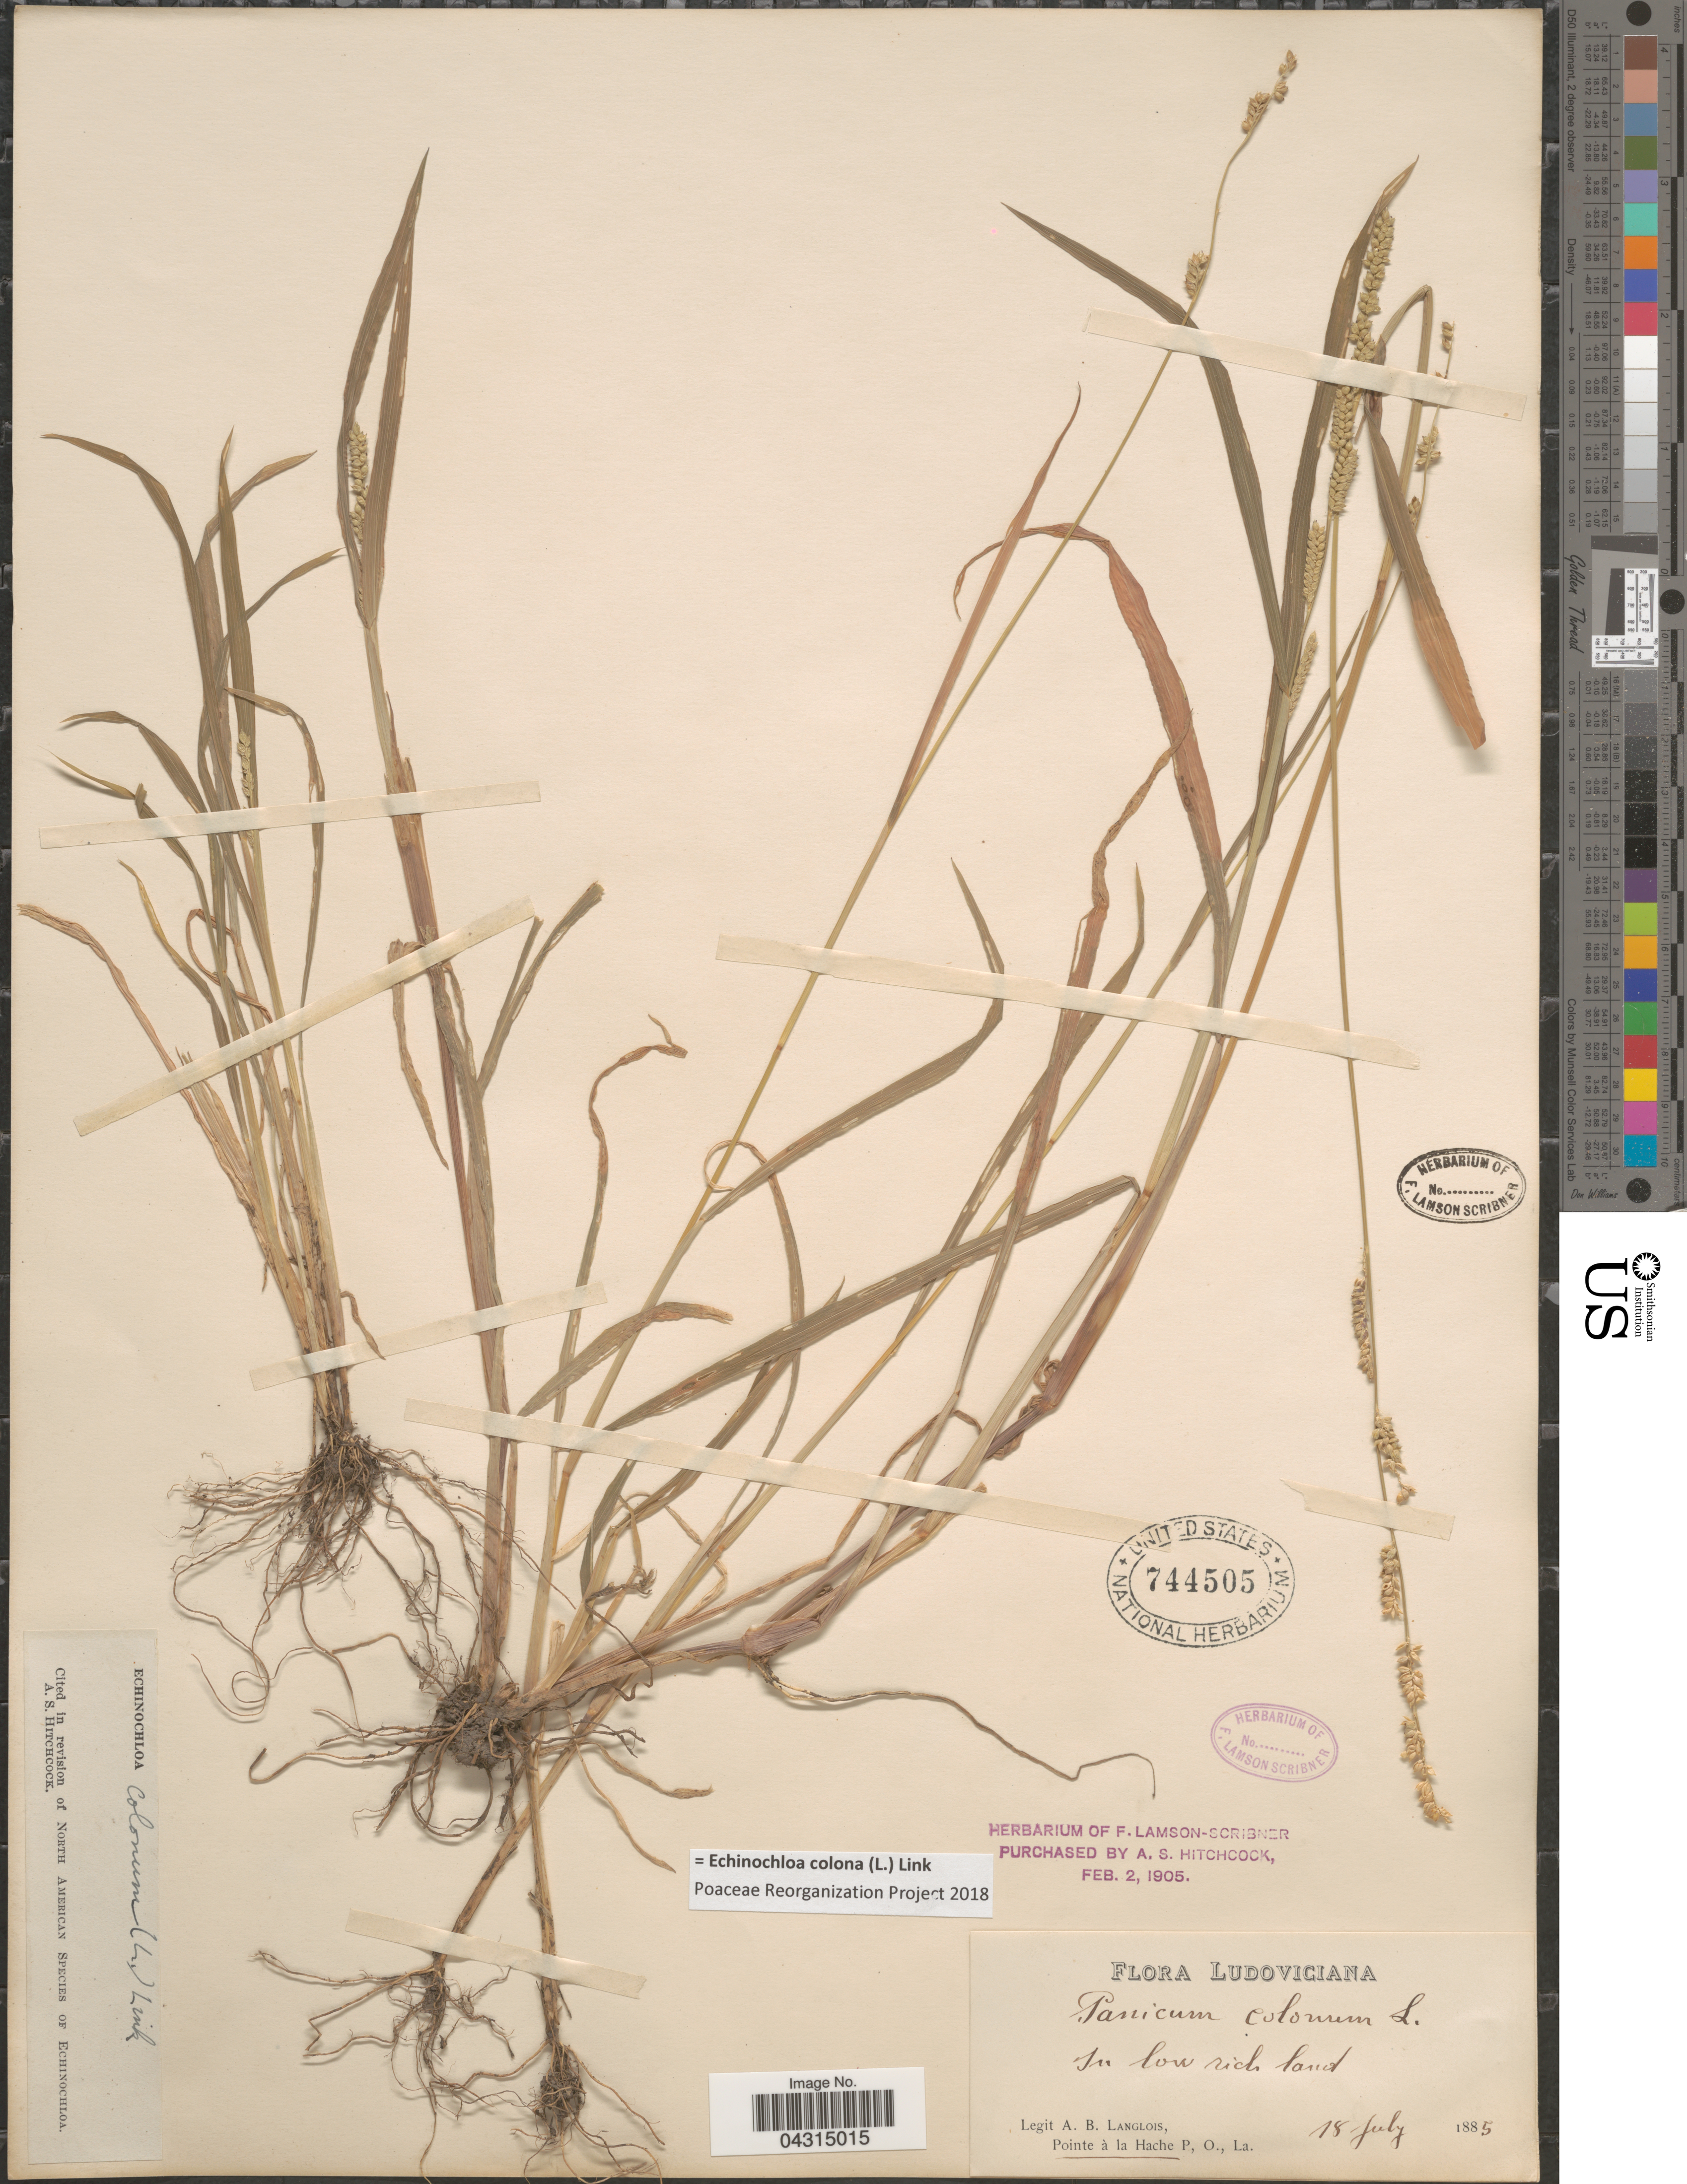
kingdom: Plantae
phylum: Tracheophyta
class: Liliopsida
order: Poales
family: Poaceae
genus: Echinochloa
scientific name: Echinochloa colona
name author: (L.) Link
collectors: A. Langlois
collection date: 1885-07-18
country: United States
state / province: Louisiana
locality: Ludoviciana. Pointe à la Hache P, O.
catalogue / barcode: US 744505